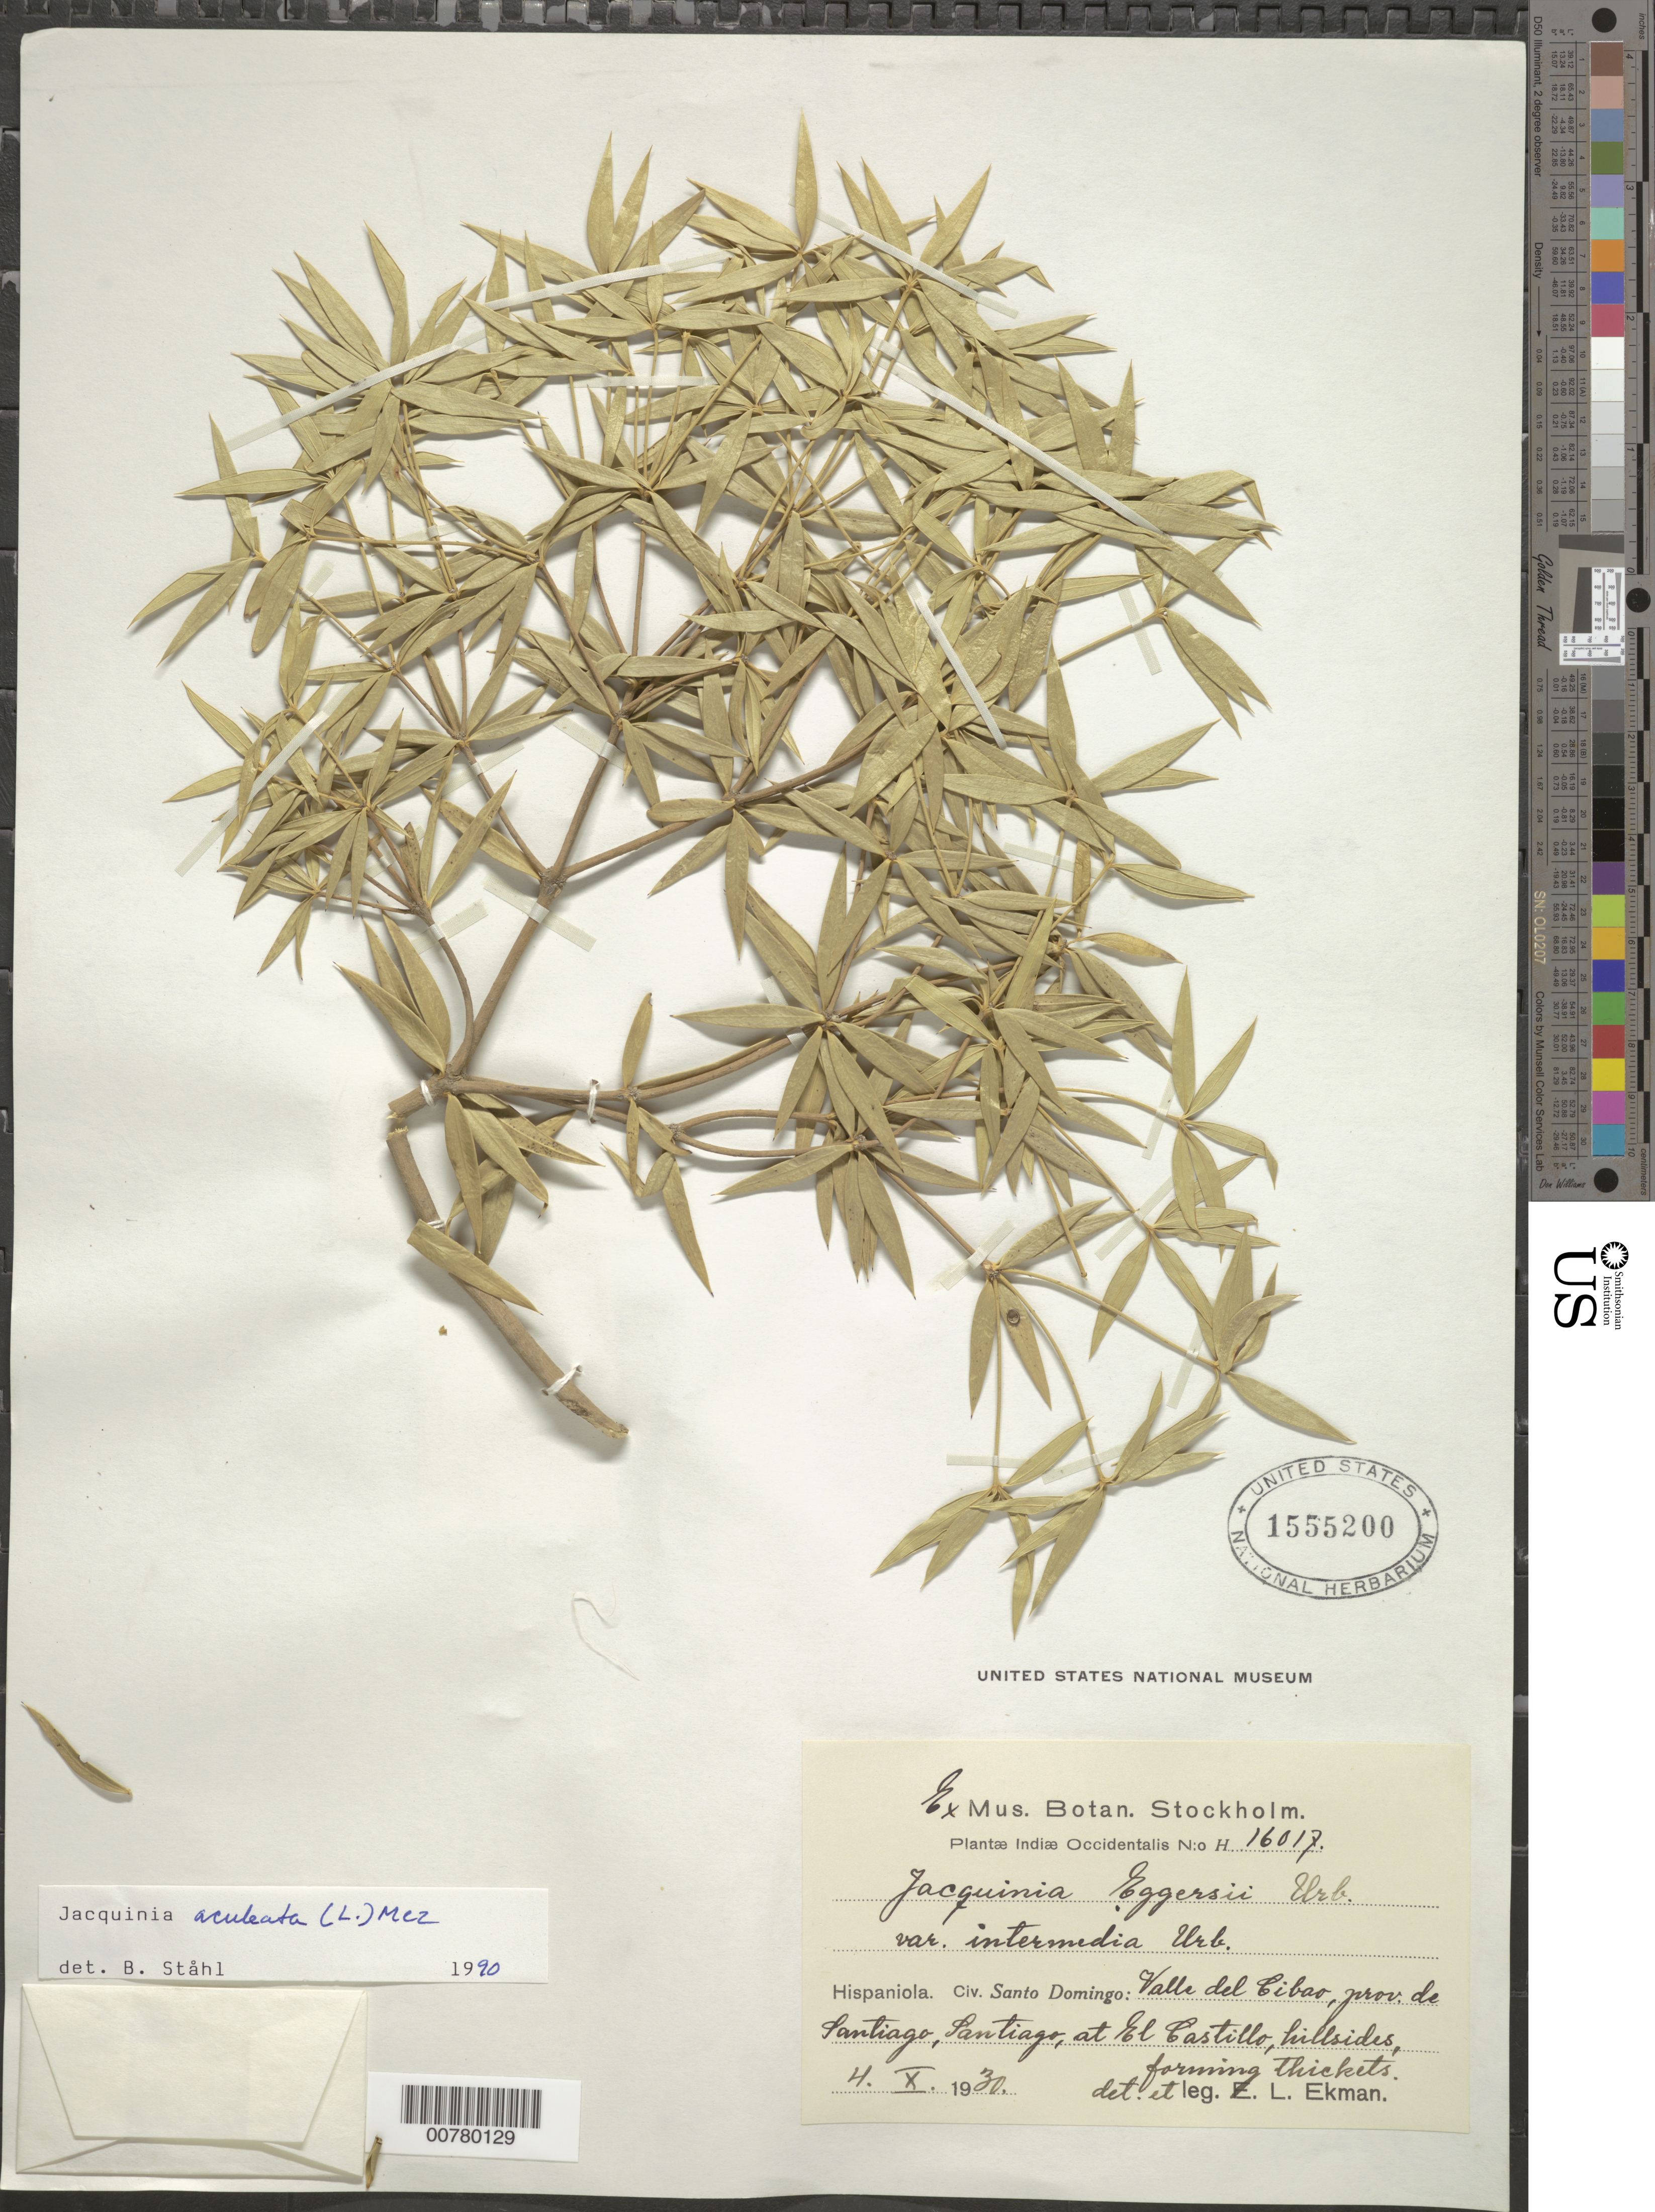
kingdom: Plantae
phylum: Tracheophyta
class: Magnoliopsida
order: Ericales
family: Primulaceae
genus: Jacquinia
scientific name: Jacquinia aculeata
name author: (L.) Mez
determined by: Ståhl, B.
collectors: E. L. Ekman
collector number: H 16017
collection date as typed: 04 Oct 1930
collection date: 1930-10-04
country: Dominican Republic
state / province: Santiago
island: Hispaniola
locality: Valle del Cibao, Santiago, at El Castillo.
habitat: Hillsides.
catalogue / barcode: US 1555200